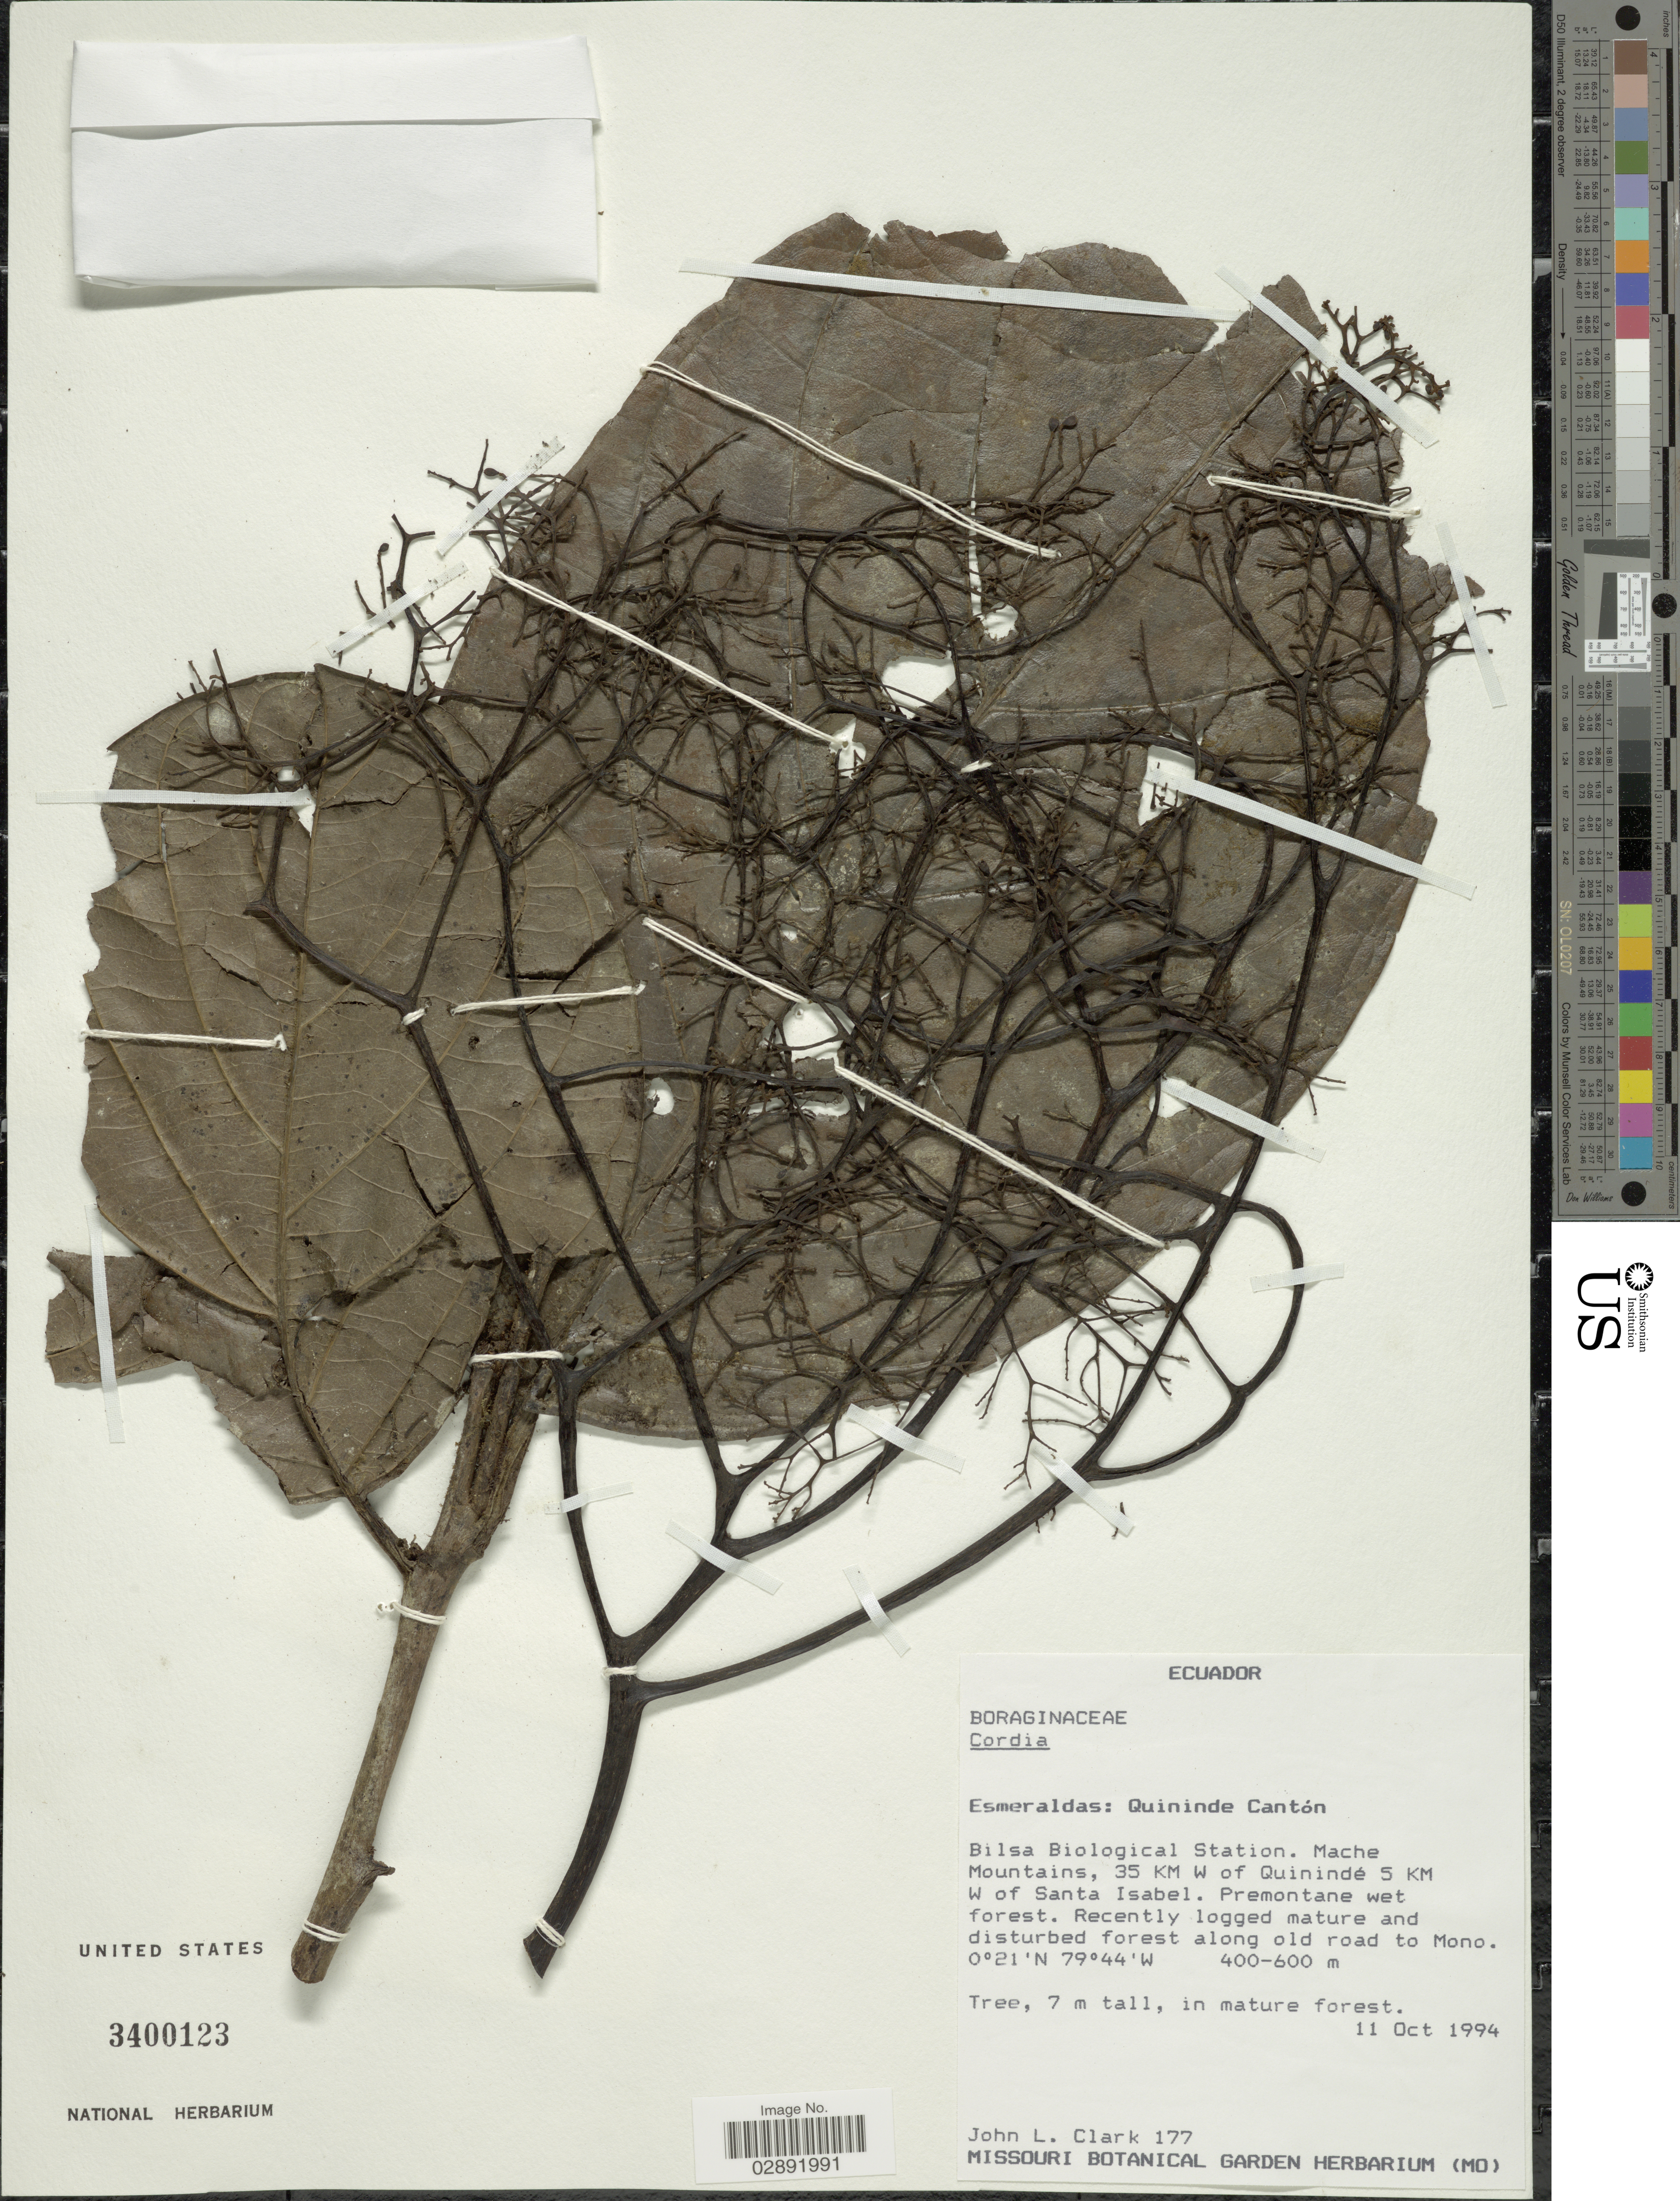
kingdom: Plantae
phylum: Tracheophyta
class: Magnoliopsida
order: Boraginales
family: Cordiaceae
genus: Cordia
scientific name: Cordia sp.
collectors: J. L. Clark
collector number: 177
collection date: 1994-10-11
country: Ecuador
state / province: Esmeraldas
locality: Quininde Cantón, Bilsa Biological Station. Mache Mountains, 35 KM W of Quinindé 5 KM W of Santa Isabel, 8 KM Southwest of reserve along old Mono road.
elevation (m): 400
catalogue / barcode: US 3400123